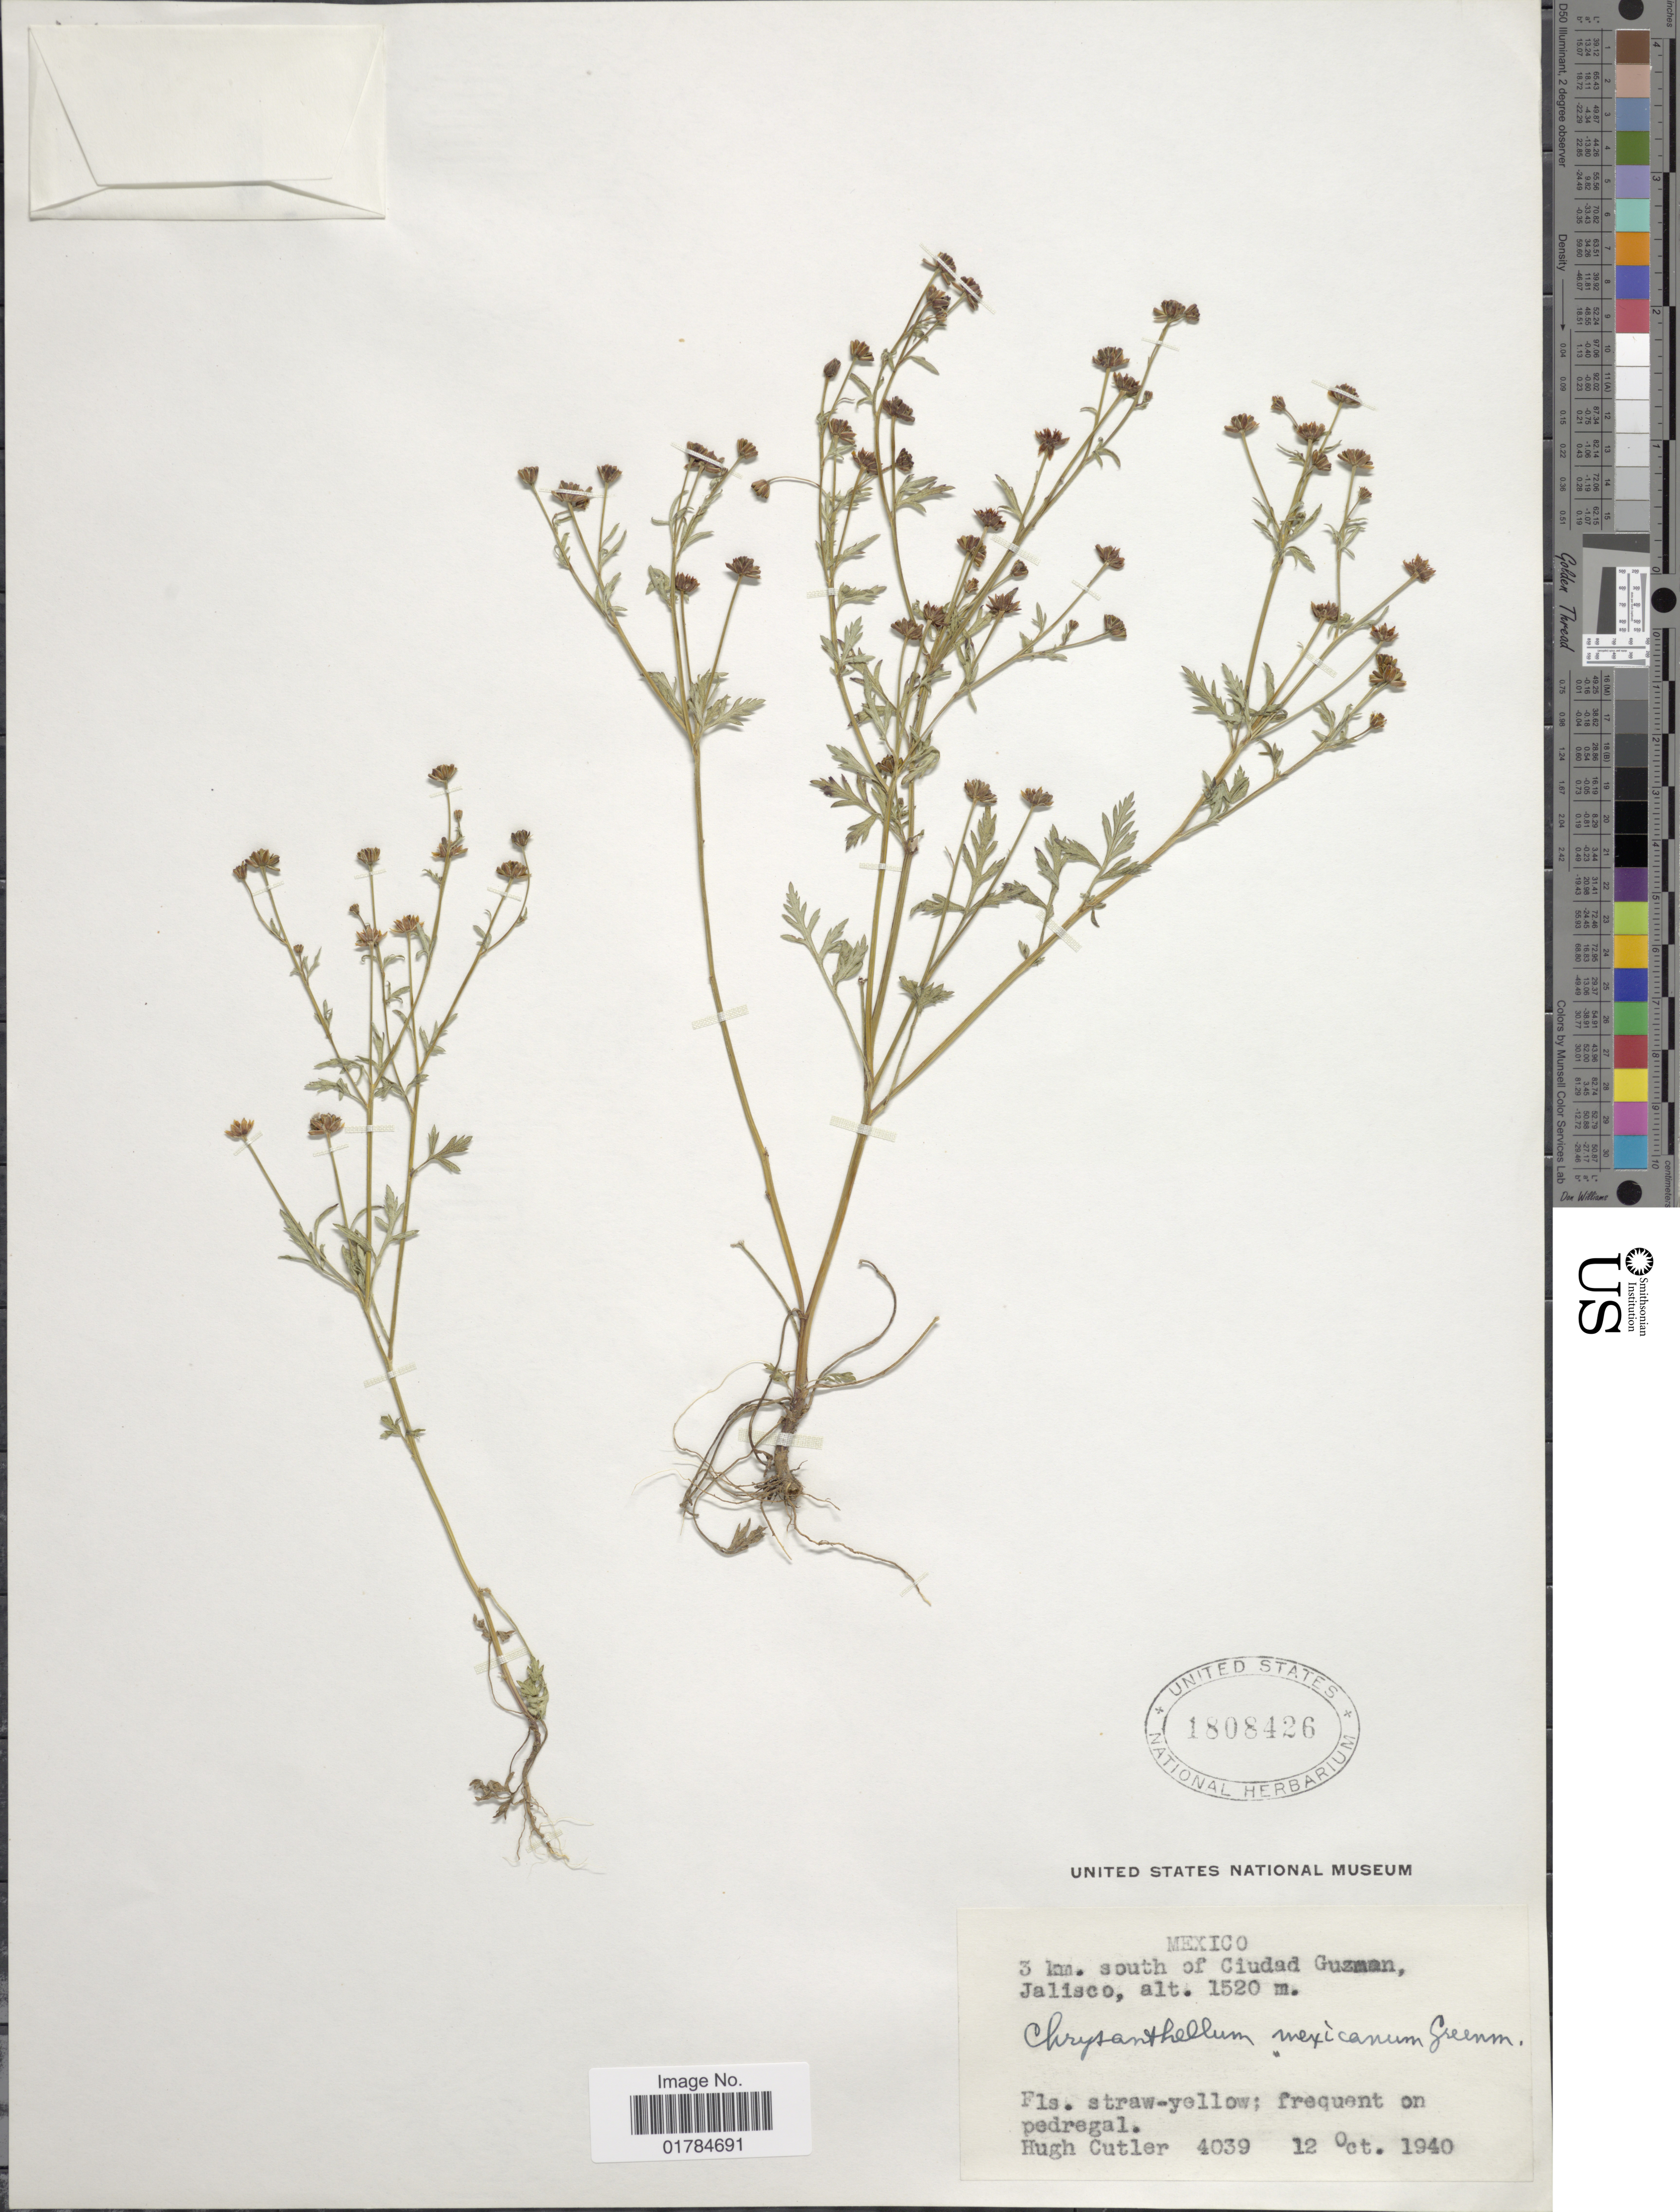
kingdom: Plantae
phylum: Tracheophyta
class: Magnoliopsida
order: Asterales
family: Asteraceae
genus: Chrysanthellum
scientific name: Chrysanthellum mexicanum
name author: Greenm.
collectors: H. C. Cutler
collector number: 4039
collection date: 1940-10-12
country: Mexico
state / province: Jalisco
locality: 3 km. south of Ciudad Guzman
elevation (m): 1520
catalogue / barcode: US 1808426